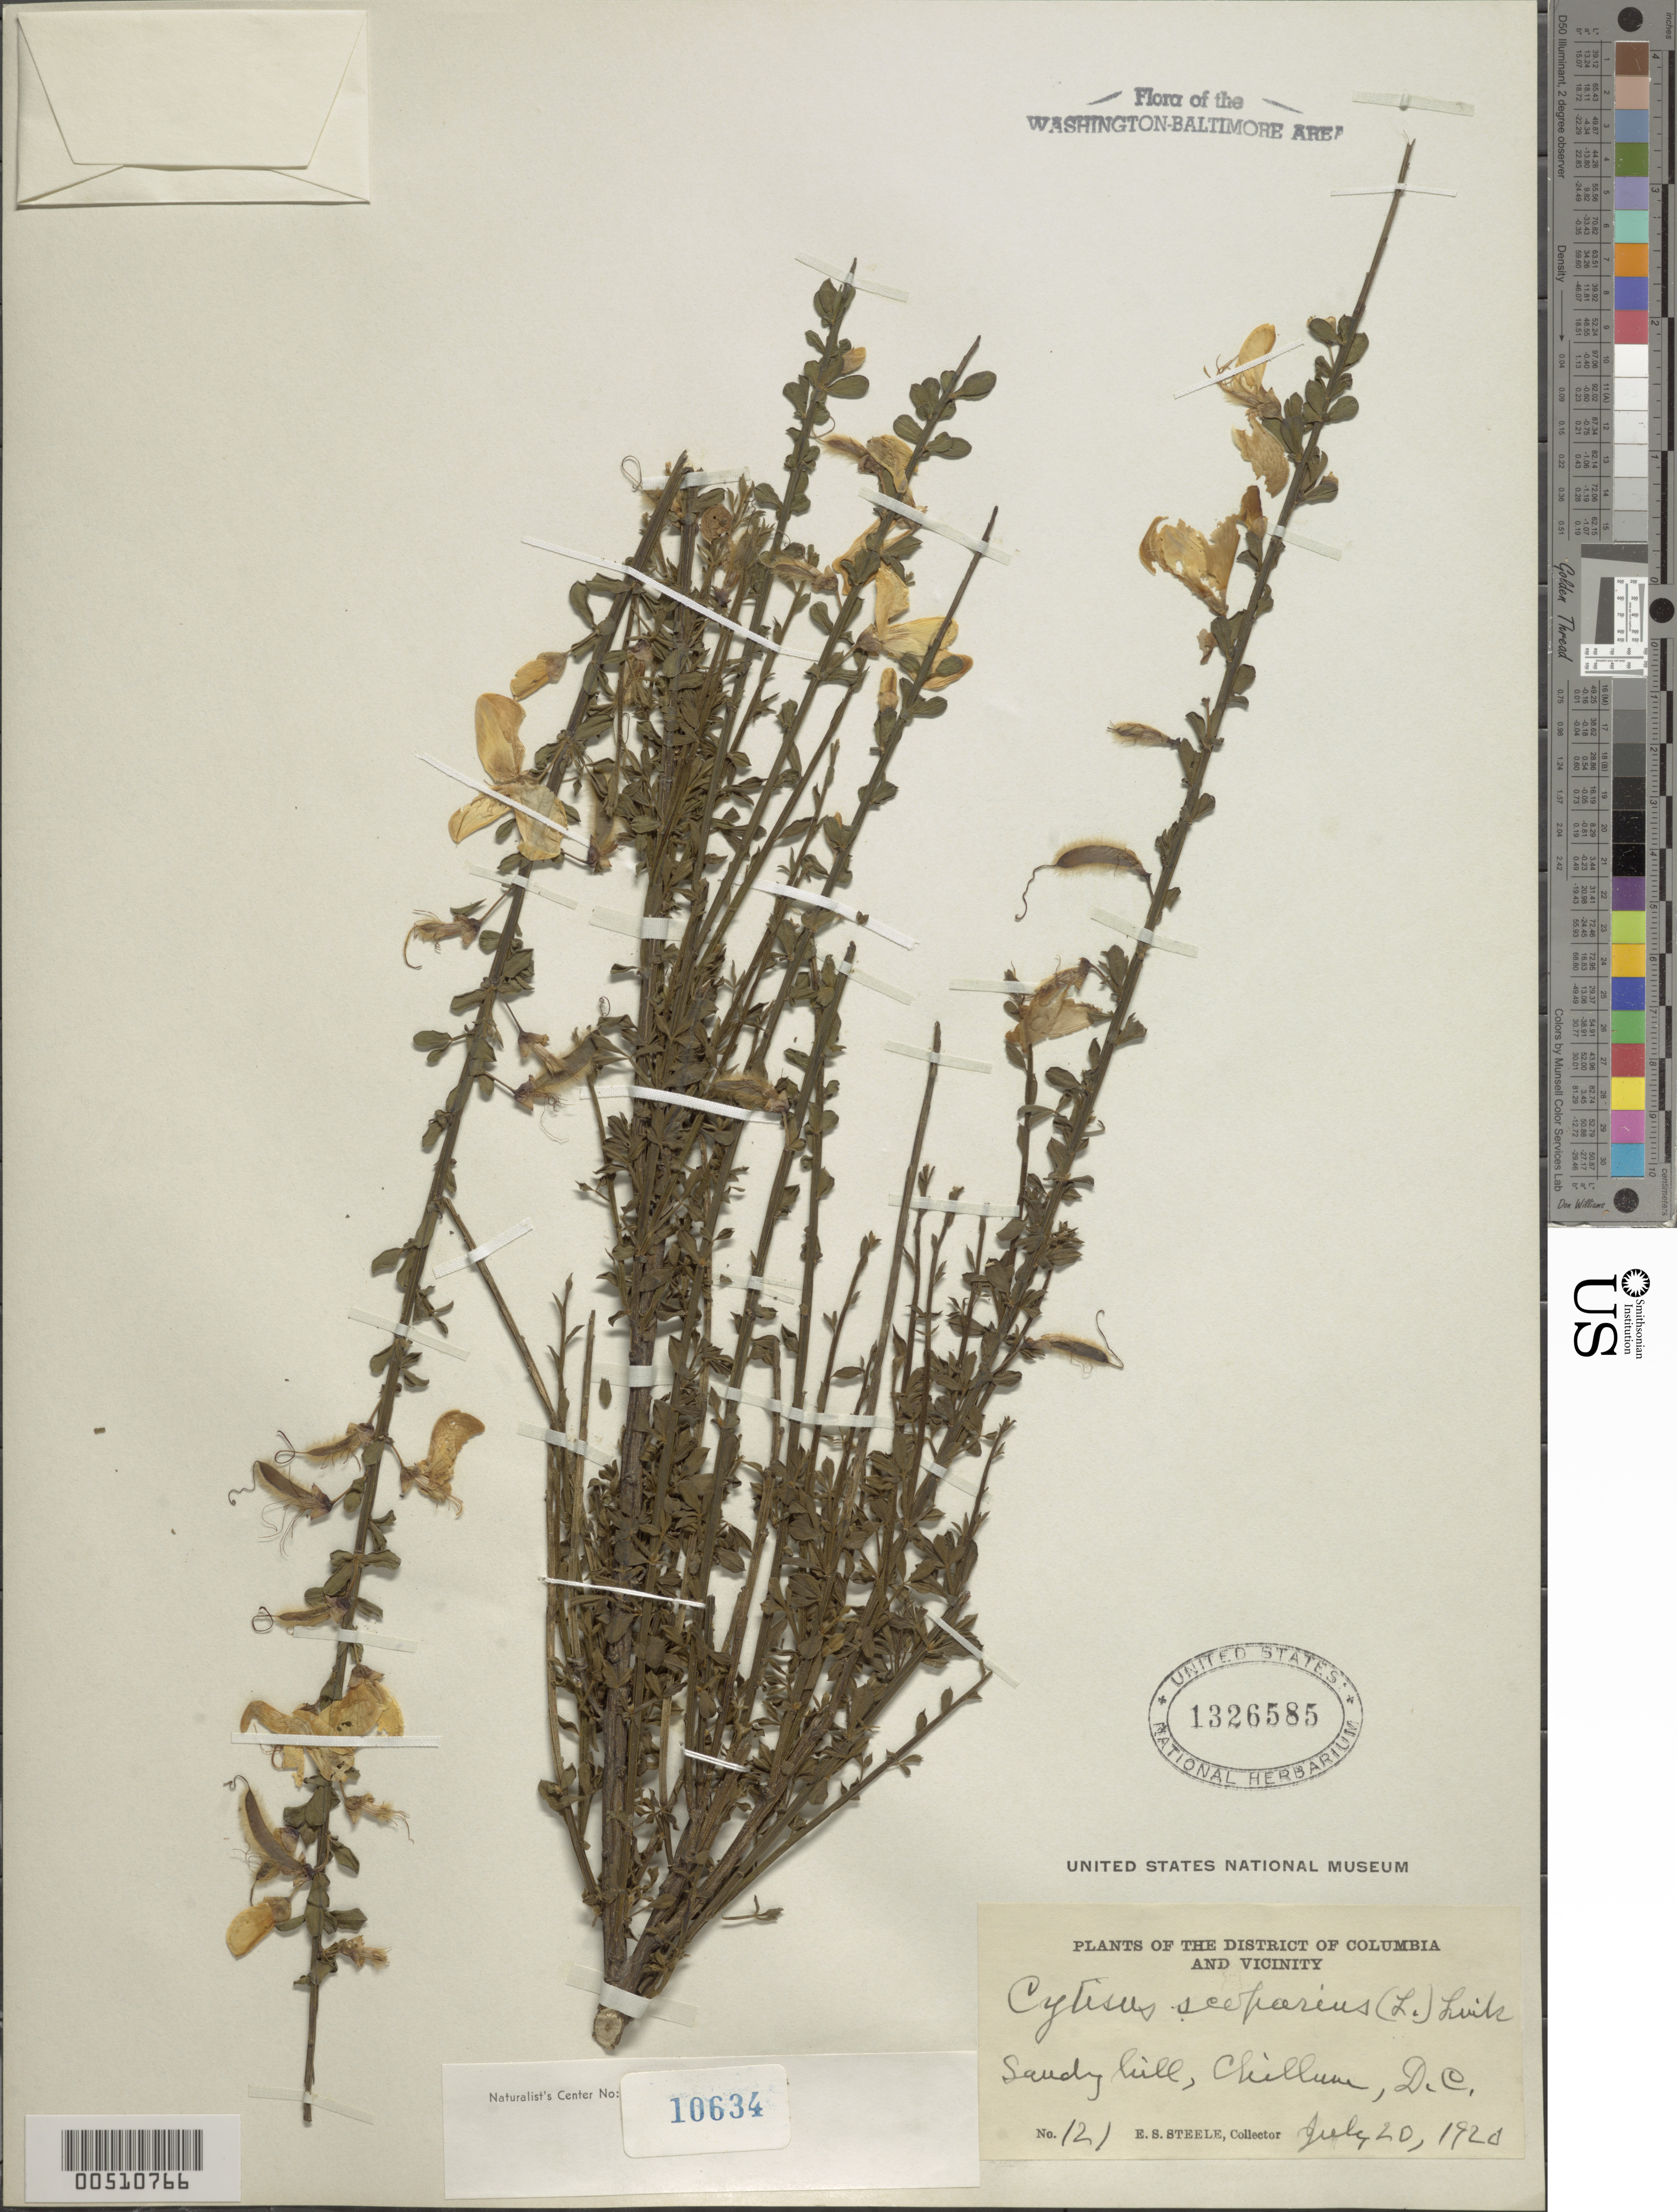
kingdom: Plantae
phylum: Tracheophyta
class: Magnoliopsida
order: Fabales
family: Fabaceae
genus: Cytisus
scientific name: Cytisus scoparius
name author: (L.) Link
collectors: E. Steele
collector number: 121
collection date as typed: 20 Jul 1924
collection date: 1924-07-20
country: United States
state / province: District of Columbia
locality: Shady Hill, Chillim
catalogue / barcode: US 1326585